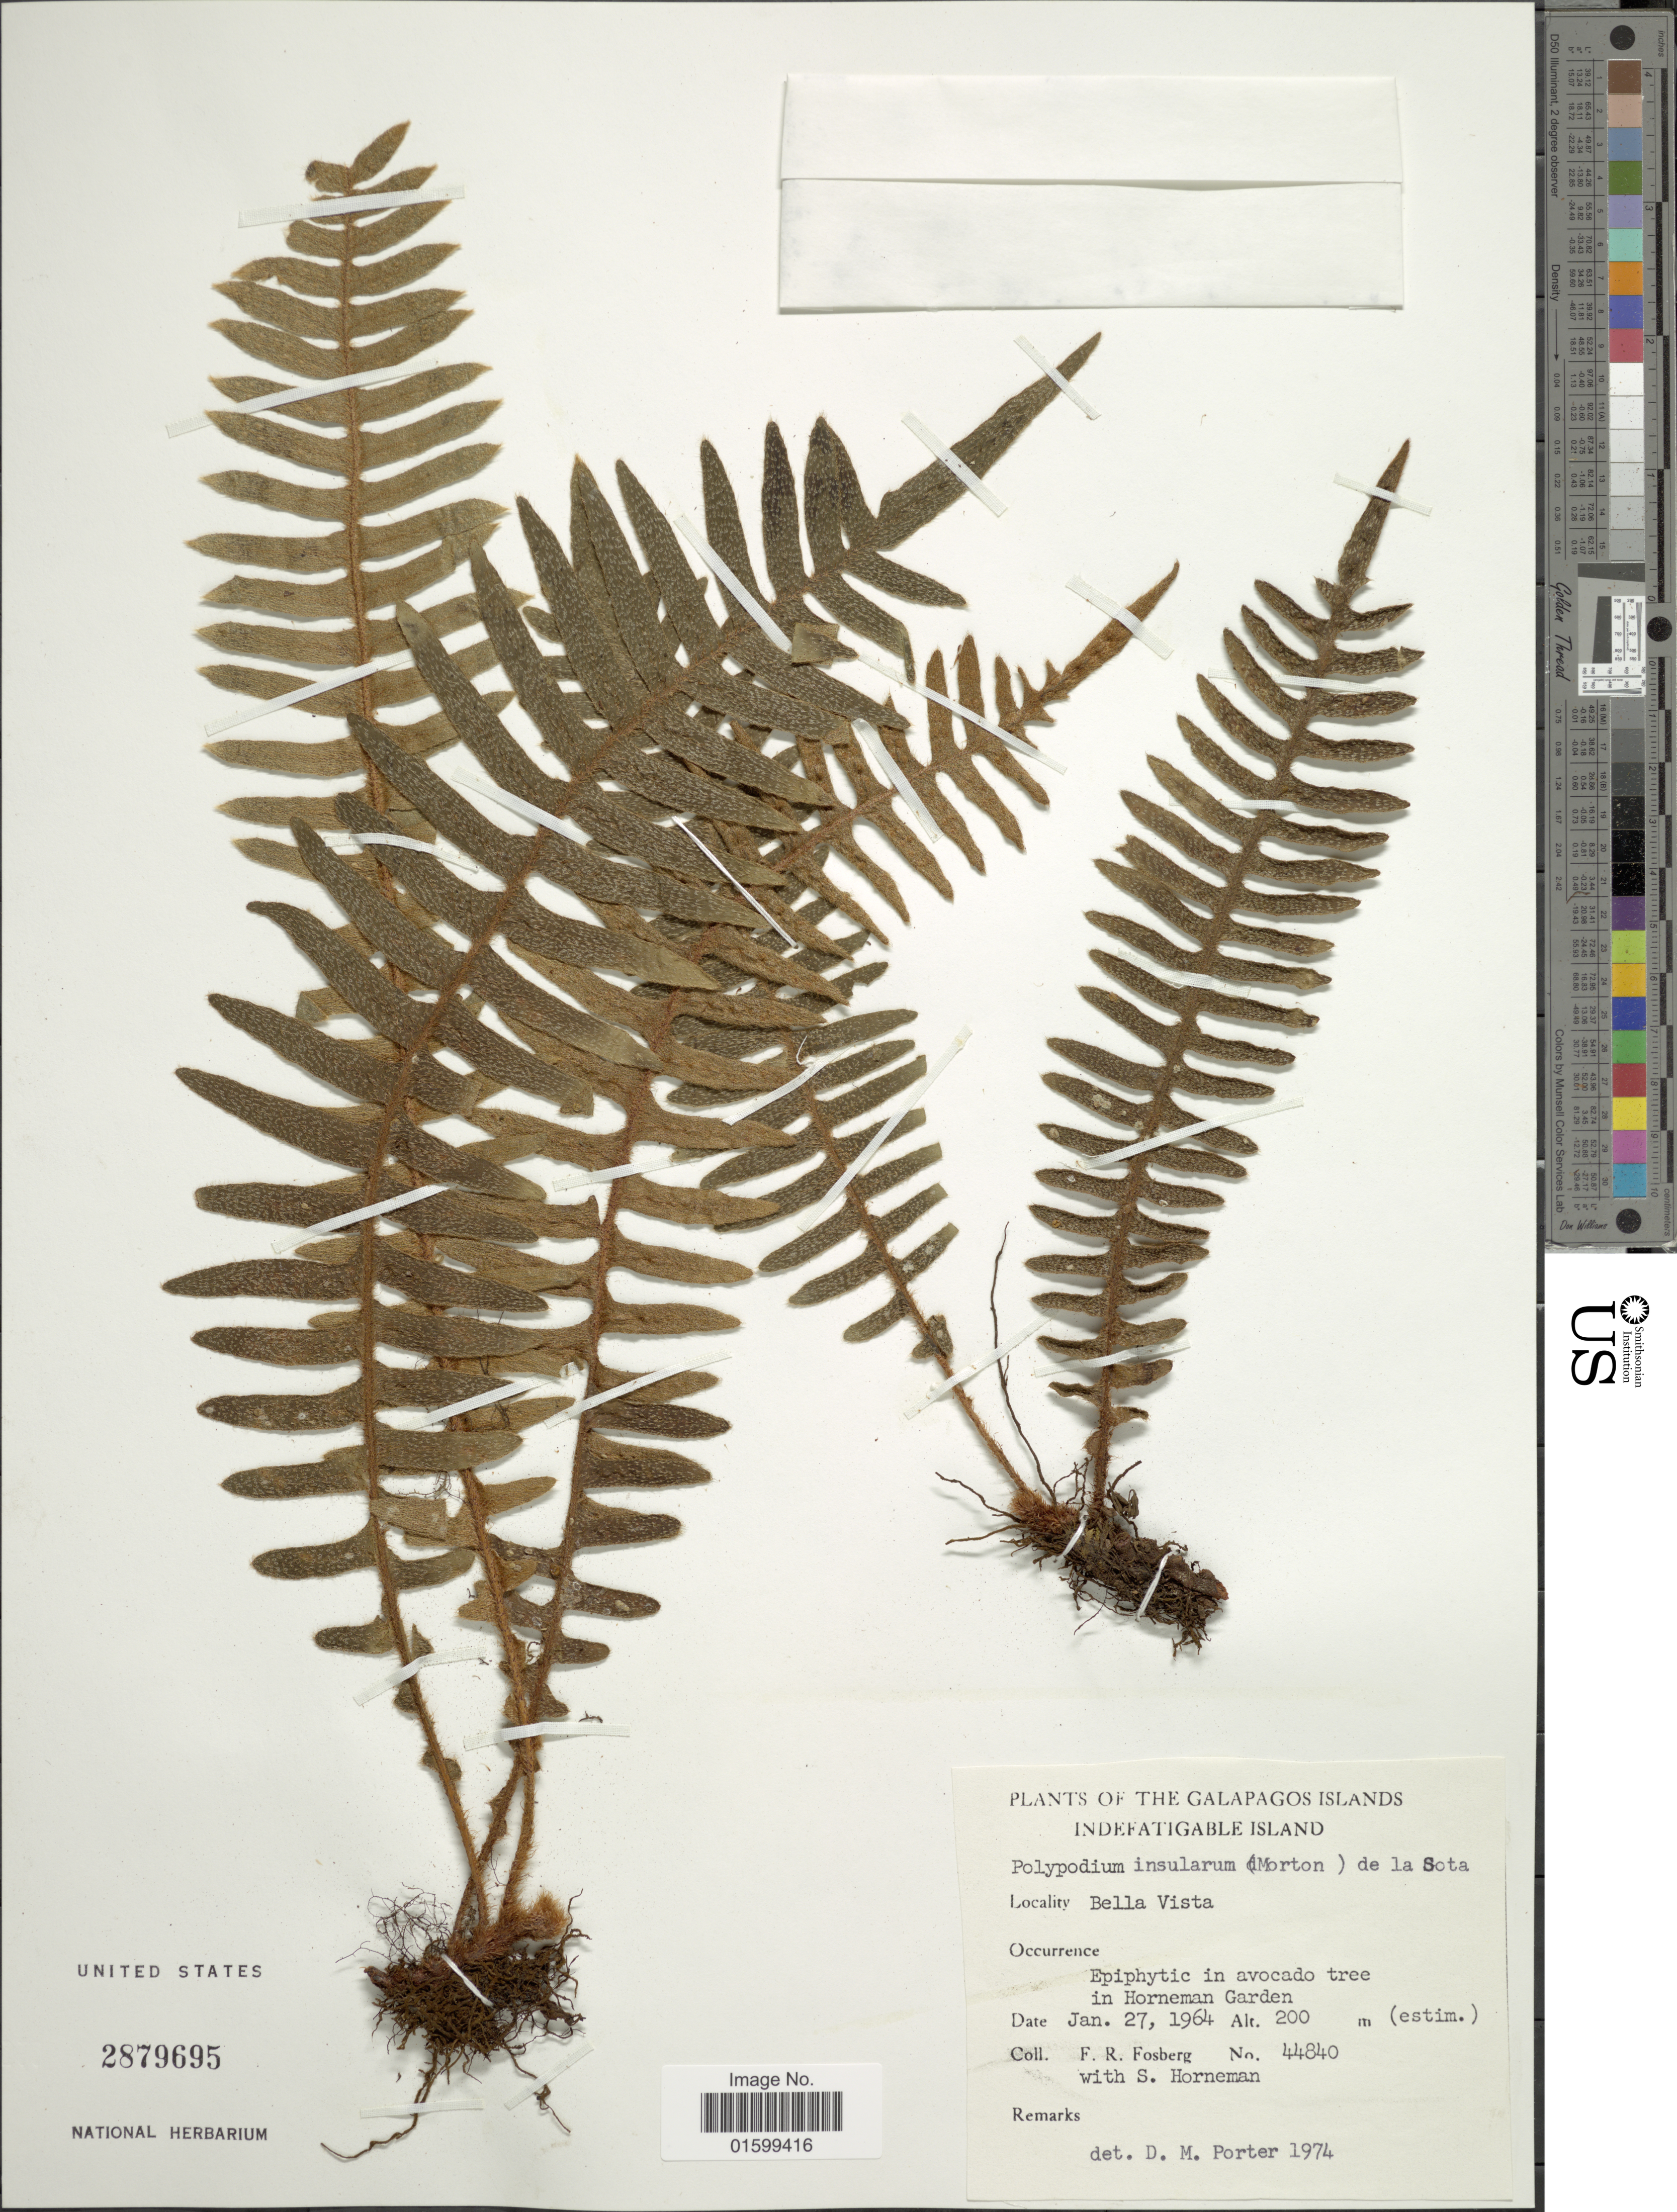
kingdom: Plantae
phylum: Tracheophyta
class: Polypodiopsida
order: Polypodiales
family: Polypodiaceae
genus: Pleopeltis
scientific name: Pleopeltis insularum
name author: (C.V. Morton) A.R. Sm.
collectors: F. R. Fosberg & S. Horneman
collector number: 44840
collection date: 1964-01-27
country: Ecuador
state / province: Colón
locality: Galapagos Islands, Idefatigable Island, Bella Vista, epiphytic in avocado tree in Horneman Garden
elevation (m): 200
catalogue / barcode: US 2879695